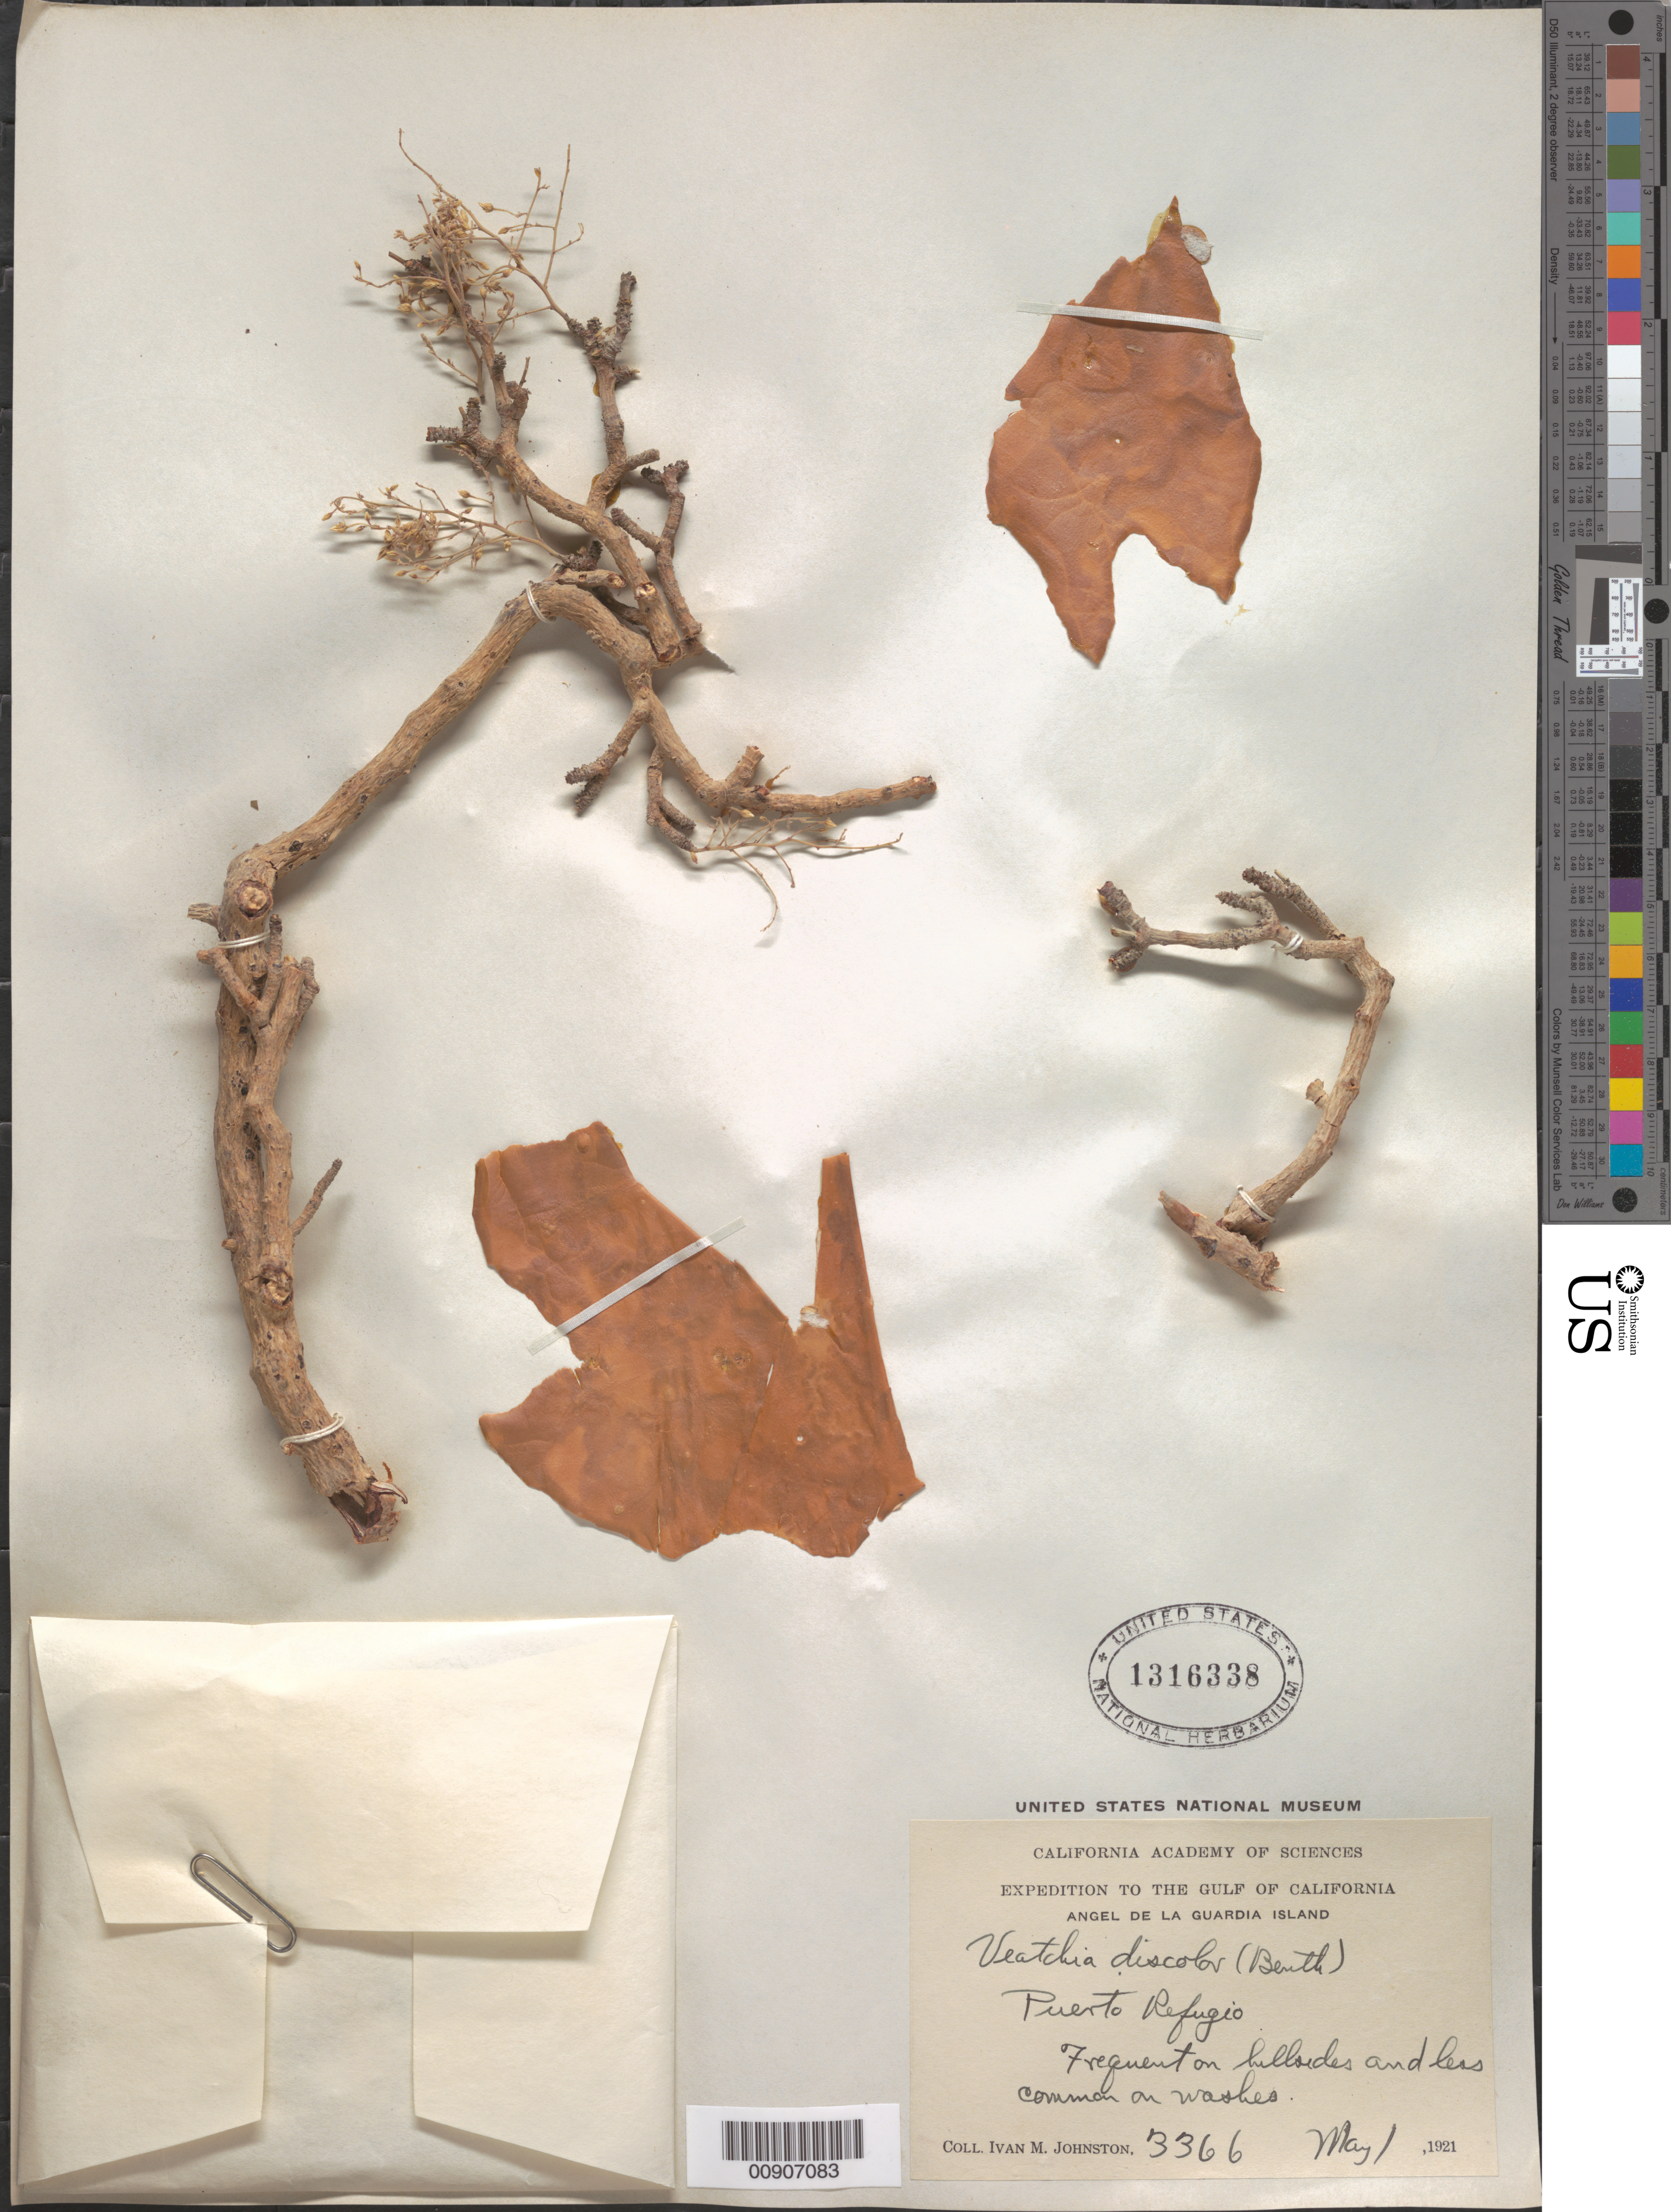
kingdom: Plantae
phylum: Tracheophyta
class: Magnoliopsida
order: Sapindales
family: Anacardiaceae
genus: Pachycormus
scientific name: Pachycormus discolor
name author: (Benth.) Coville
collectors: I.M. Johnston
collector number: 3366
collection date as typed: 01 May 1921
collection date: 1921-05-01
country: Mexico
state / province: Baja California Norte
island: Angel de la Guarda I.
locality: Puerto Refugio, Angel de la Guardia [sic] Island.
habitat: Frequent on hillsides and less common in washes.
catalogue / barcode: US 1316338